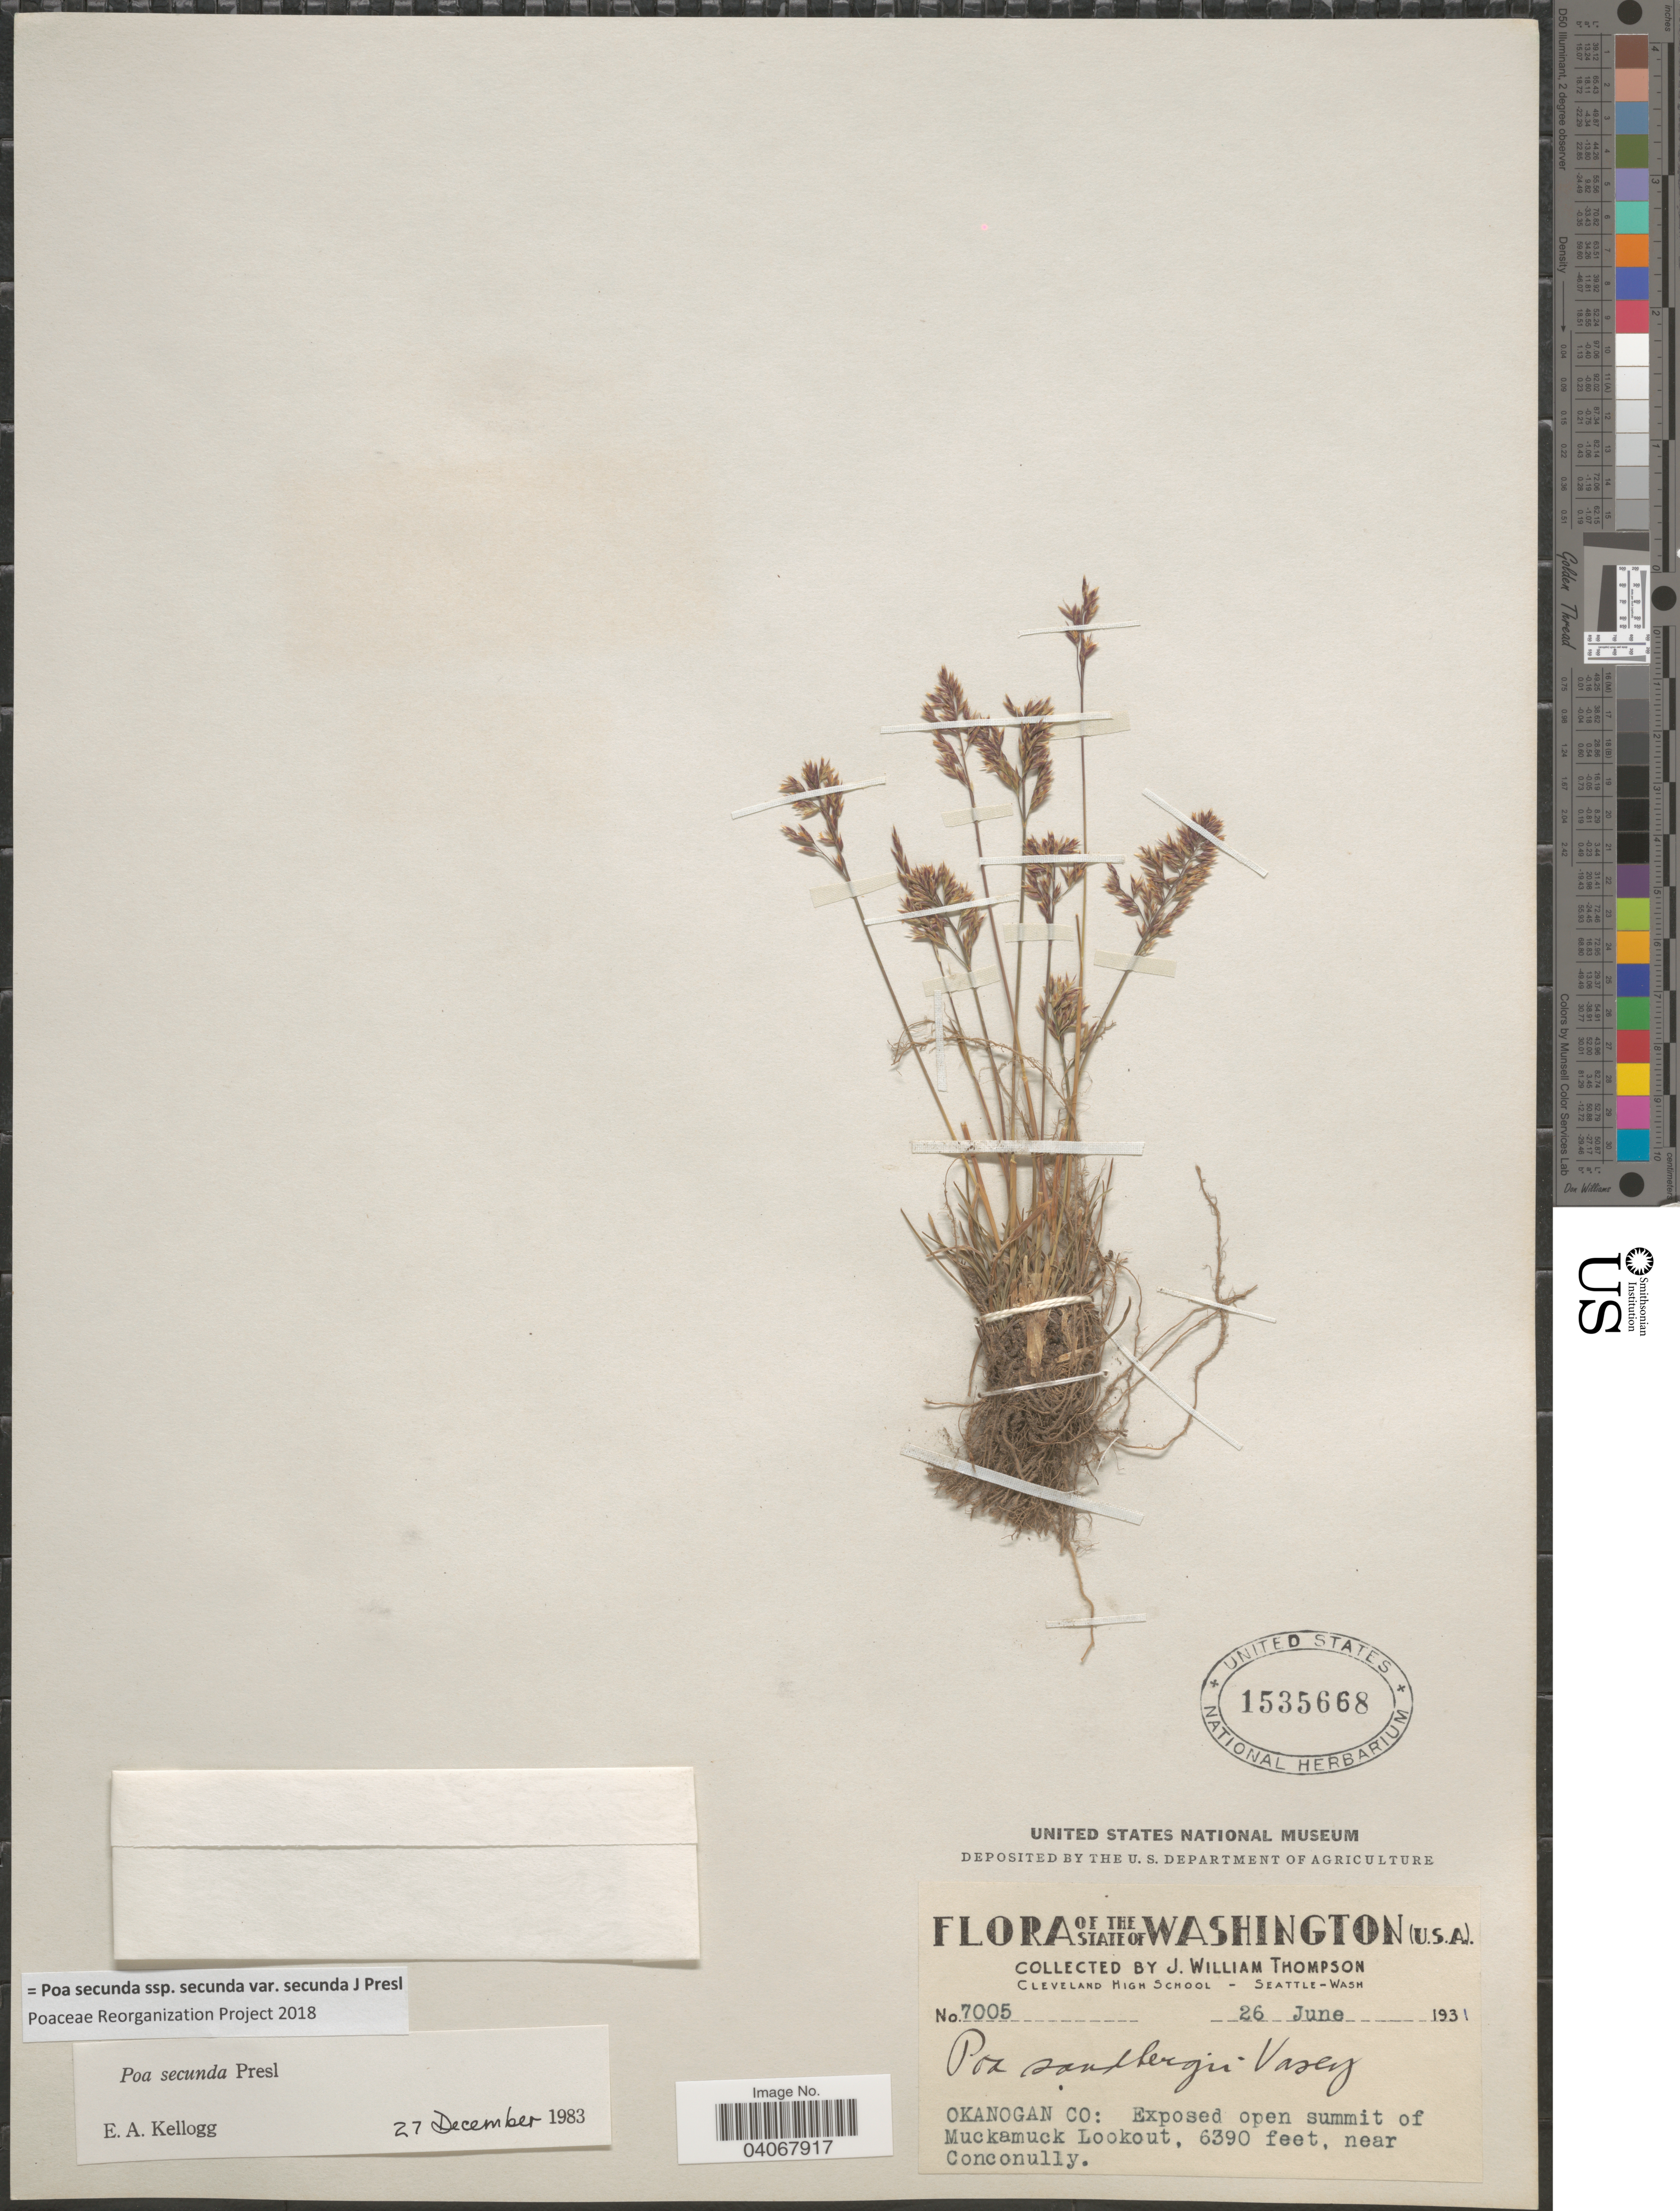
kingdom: Plantae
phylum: Tracheophyta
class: Liliopsida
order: Poales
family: Poaceae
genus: Poa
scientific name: Poa secunda subsp. secunda var. secunda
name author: J. Presl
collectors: J. W. Thompson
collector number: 7005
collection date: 1931-06-26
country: United States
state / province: Washington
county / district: Okanogan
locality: Okanogan Co: Exposed open summit of Muckamuck Lookout, near Conconully.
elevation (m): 1948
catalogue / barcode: US 1535668